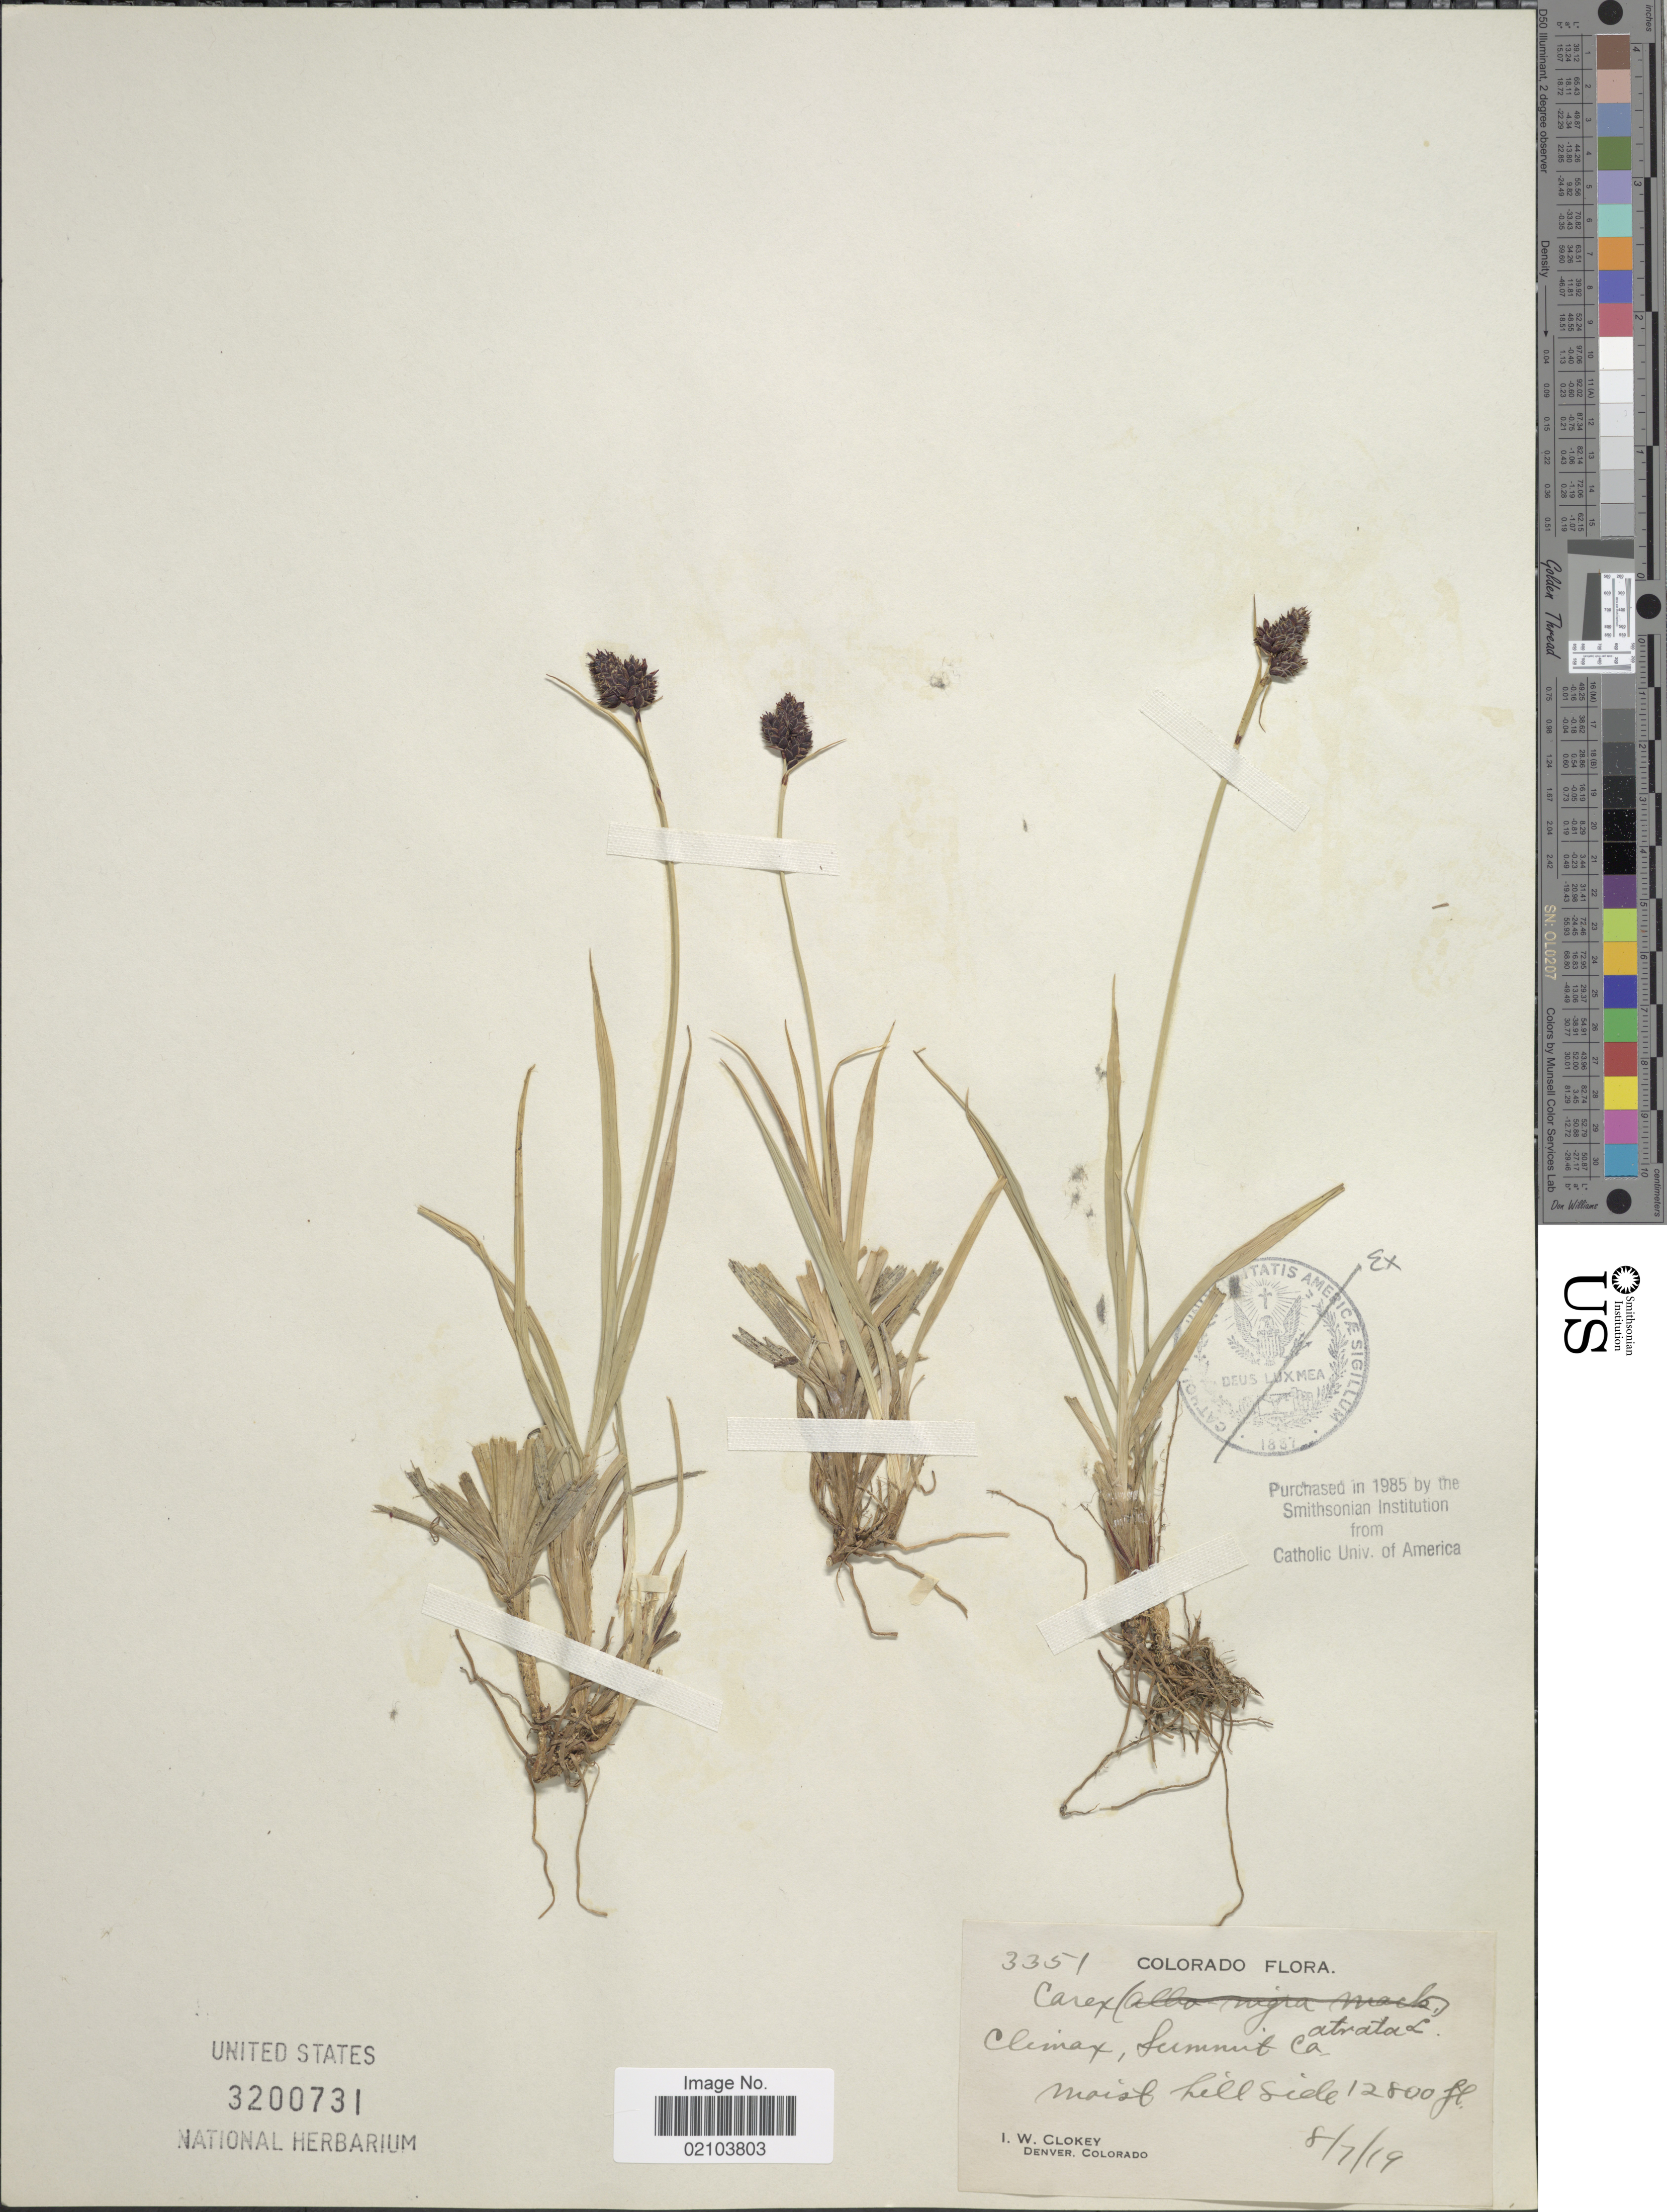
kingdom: Plantae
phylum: Tracheophyta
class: Liliopsida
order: Poales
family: Cyperaceae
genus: Carex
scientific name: Carex atrata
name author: L.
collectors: I. W. Clokey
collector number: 3351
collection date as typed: Transcribed d/m/y: 7/8/19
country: United States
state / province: Colorado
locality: Climax, Summit Co.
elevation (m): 3901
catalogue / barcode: US 3200731